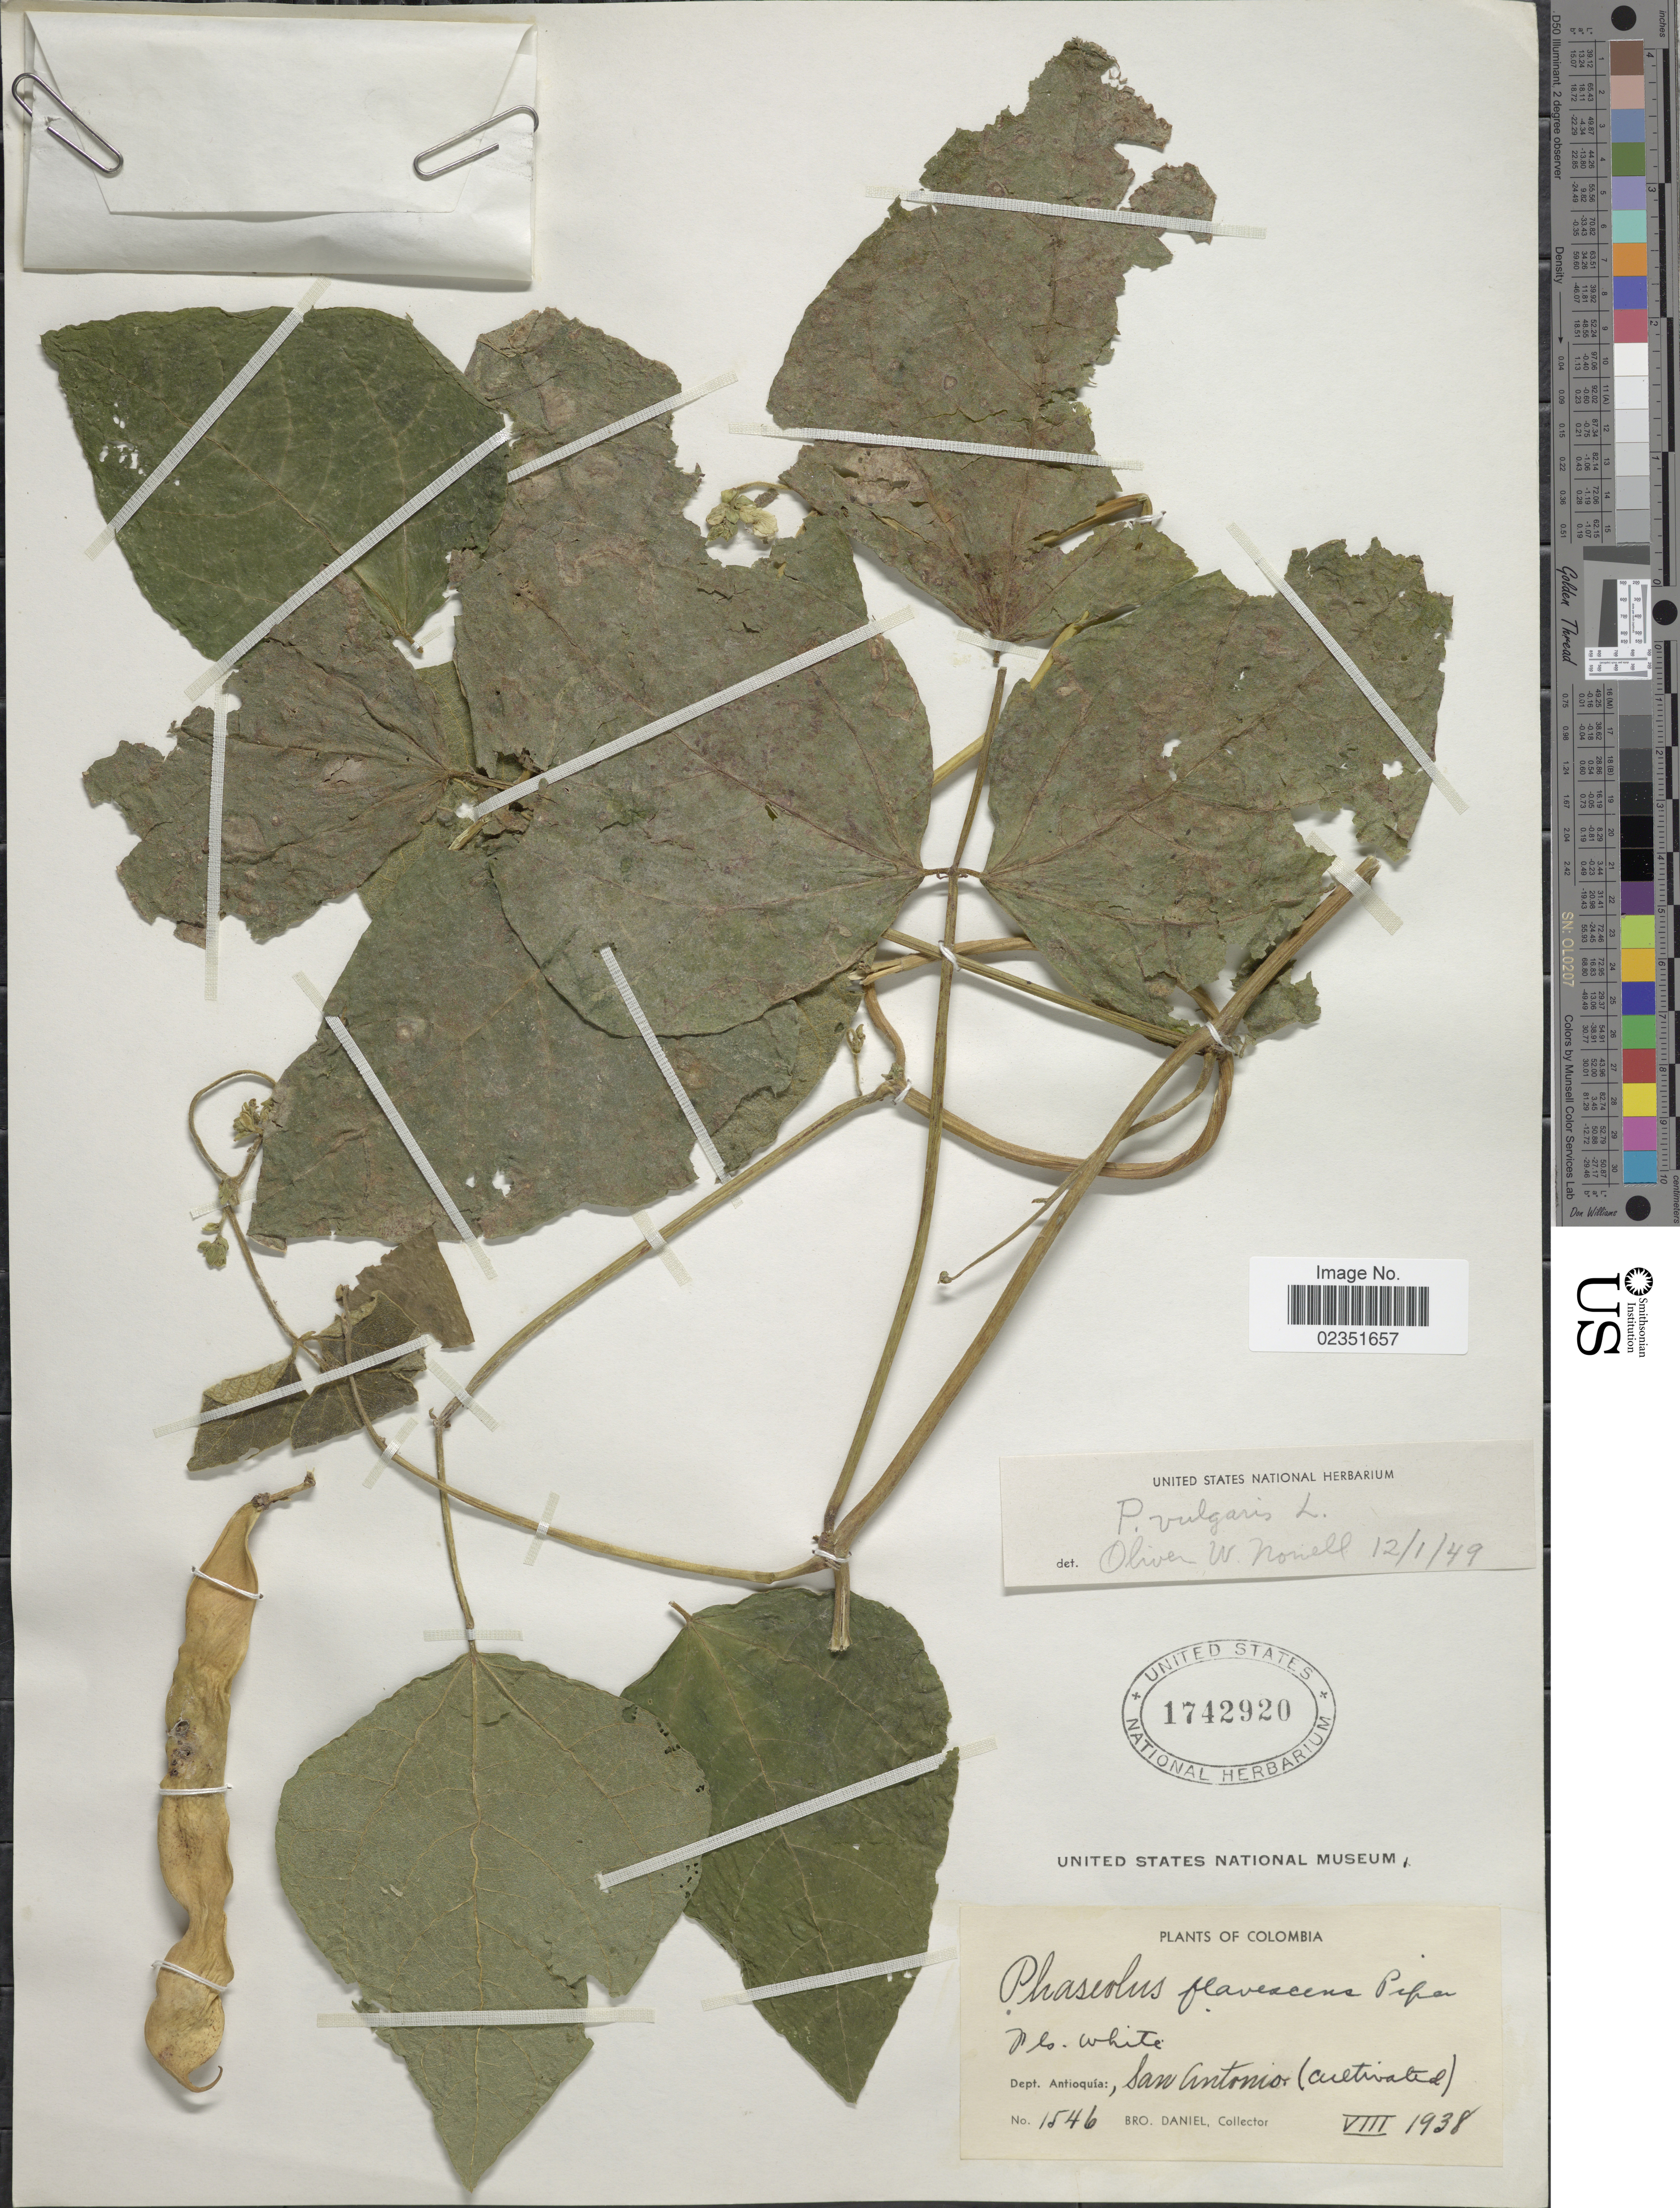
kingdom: Plantae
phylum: Tracheophyta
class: Magnoliopsida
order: Fabales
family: Fabaceae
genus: Phaseolus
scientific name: Phaseolus vulgaris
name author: L.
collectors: Bro. Daniel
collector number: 1546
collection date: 1938-08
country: Colombia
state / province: Antioquia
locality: San Antonio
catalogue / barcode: US 1742920